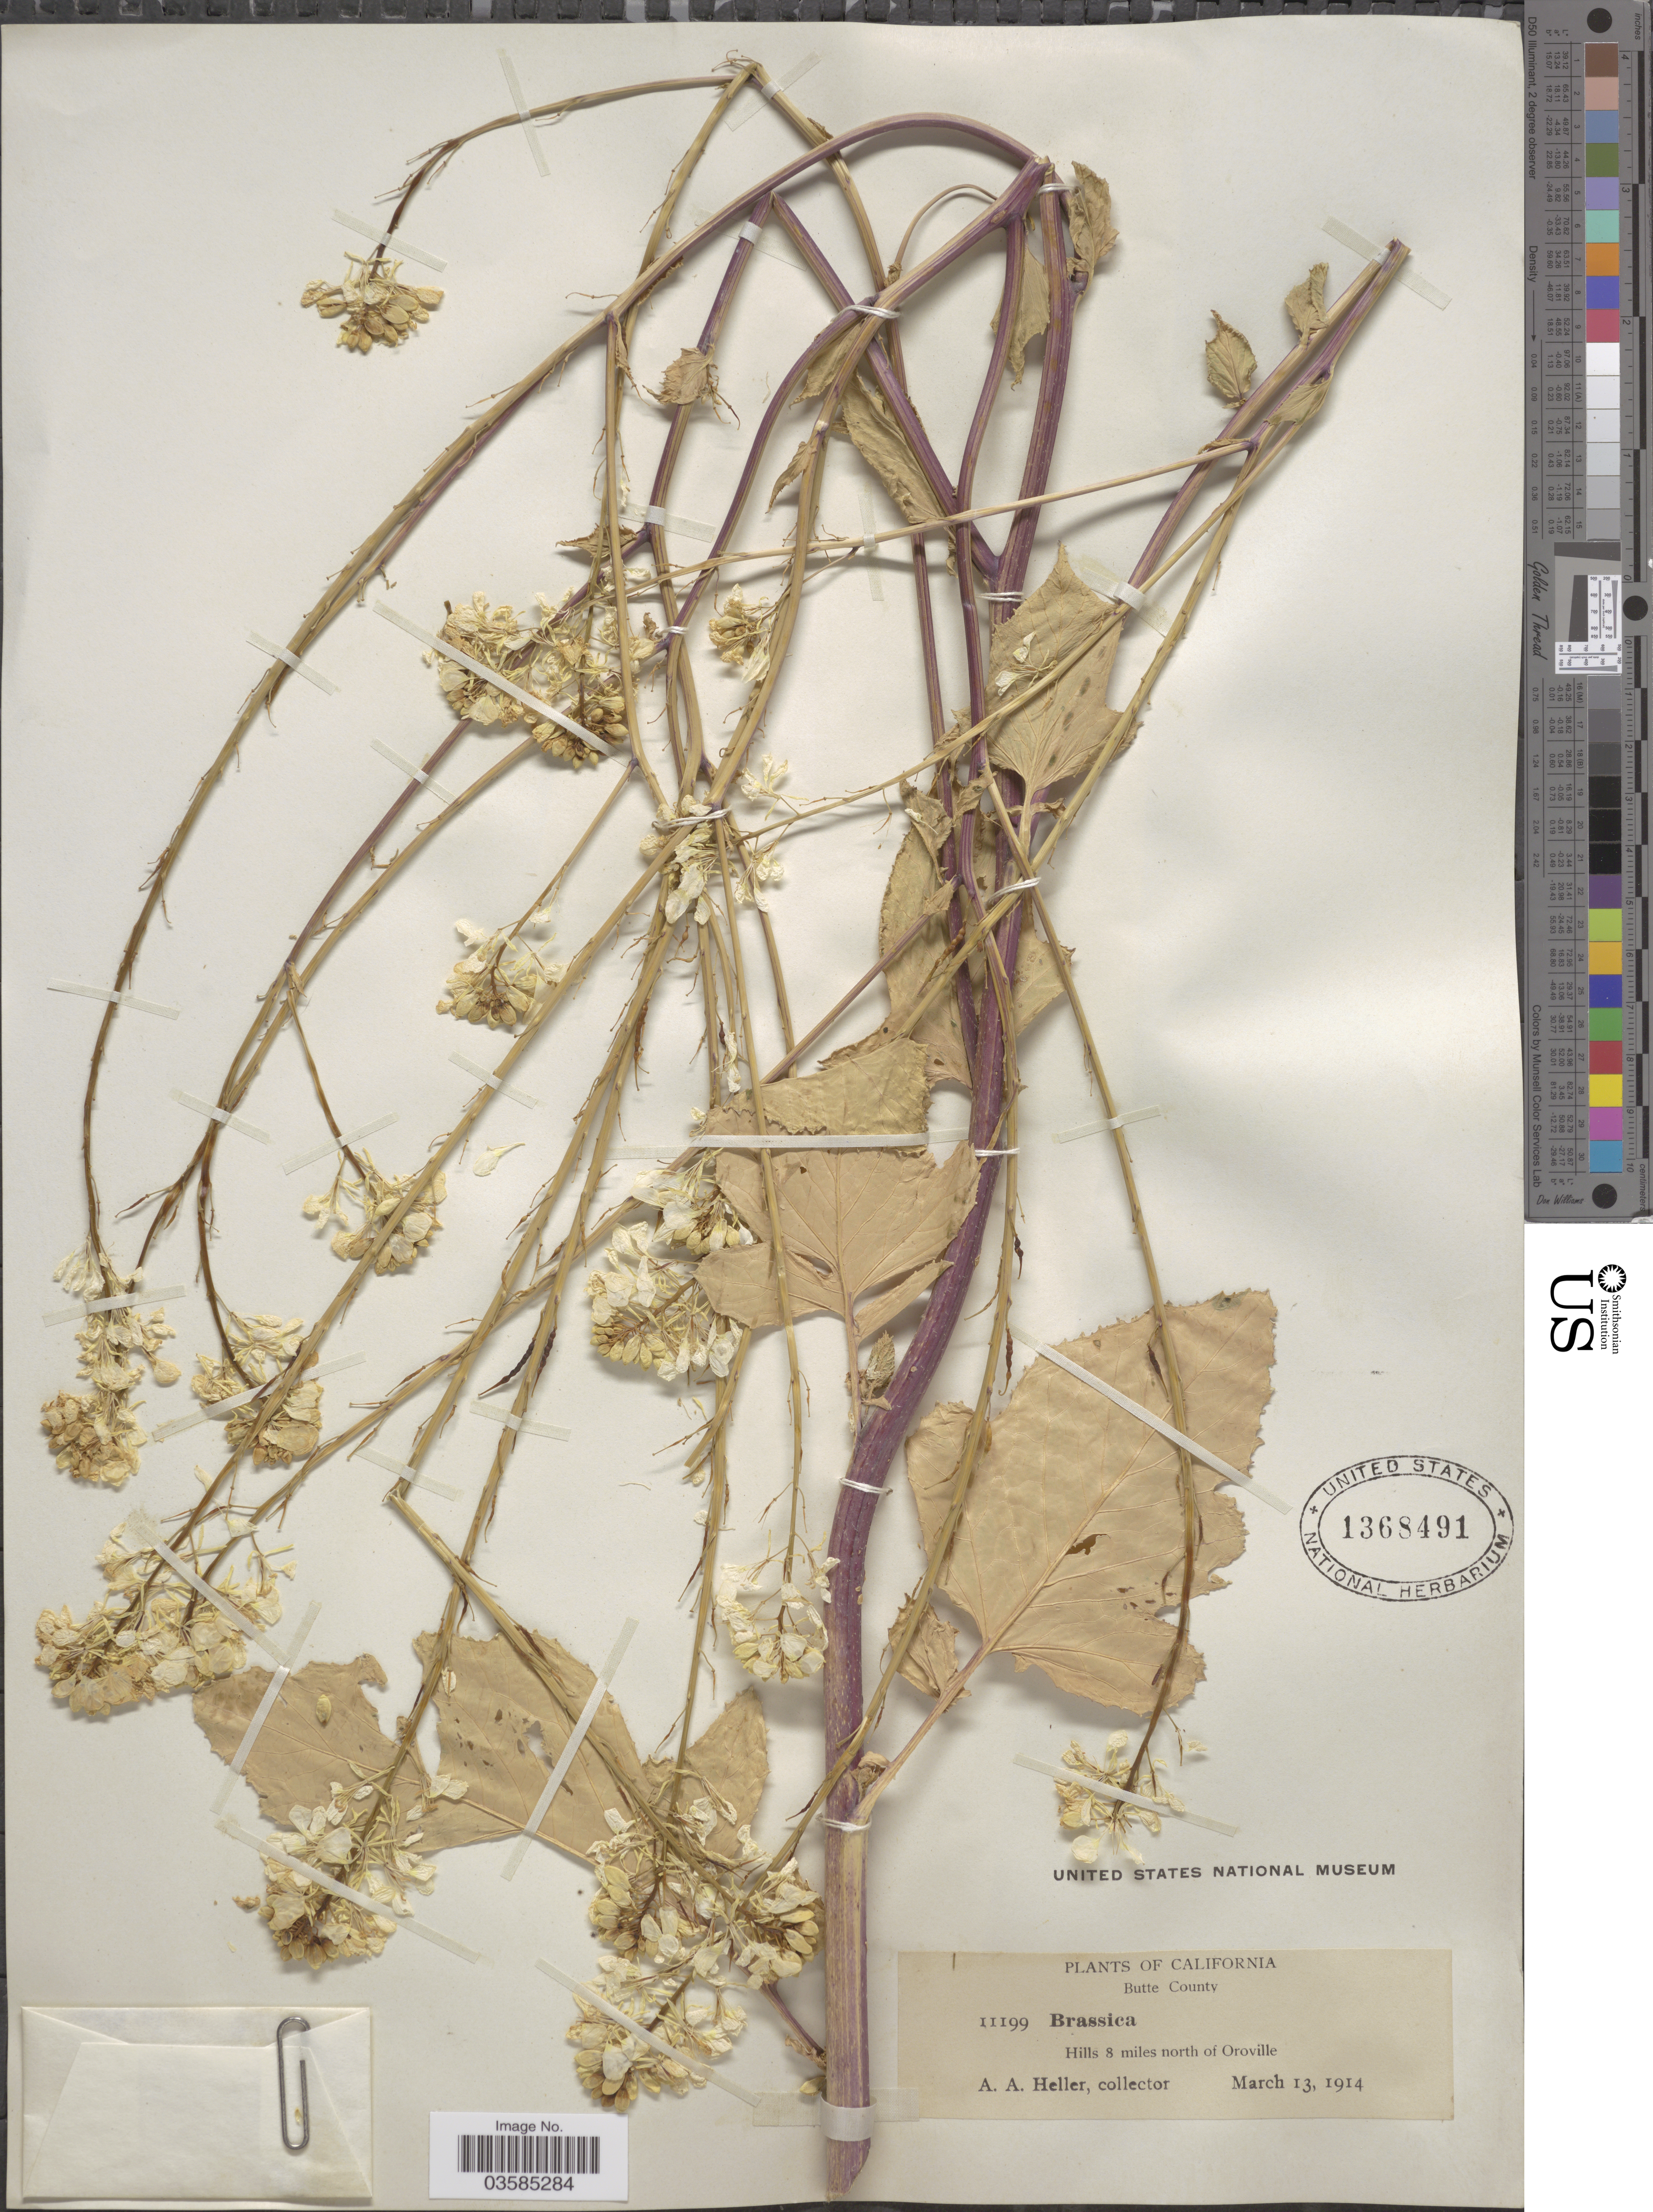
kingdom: Plantae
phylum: Tracheophyta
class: Magnoliopsida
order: Brassicales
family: Brassicaceae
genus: Brassica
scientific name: Brassica sp.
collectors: A. A. Heller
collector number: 11199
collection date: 1914-03-13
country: United States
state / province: California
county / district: Butte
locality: Butte County. Hills 8 miles north of Oroville.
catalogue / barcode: US 1368491